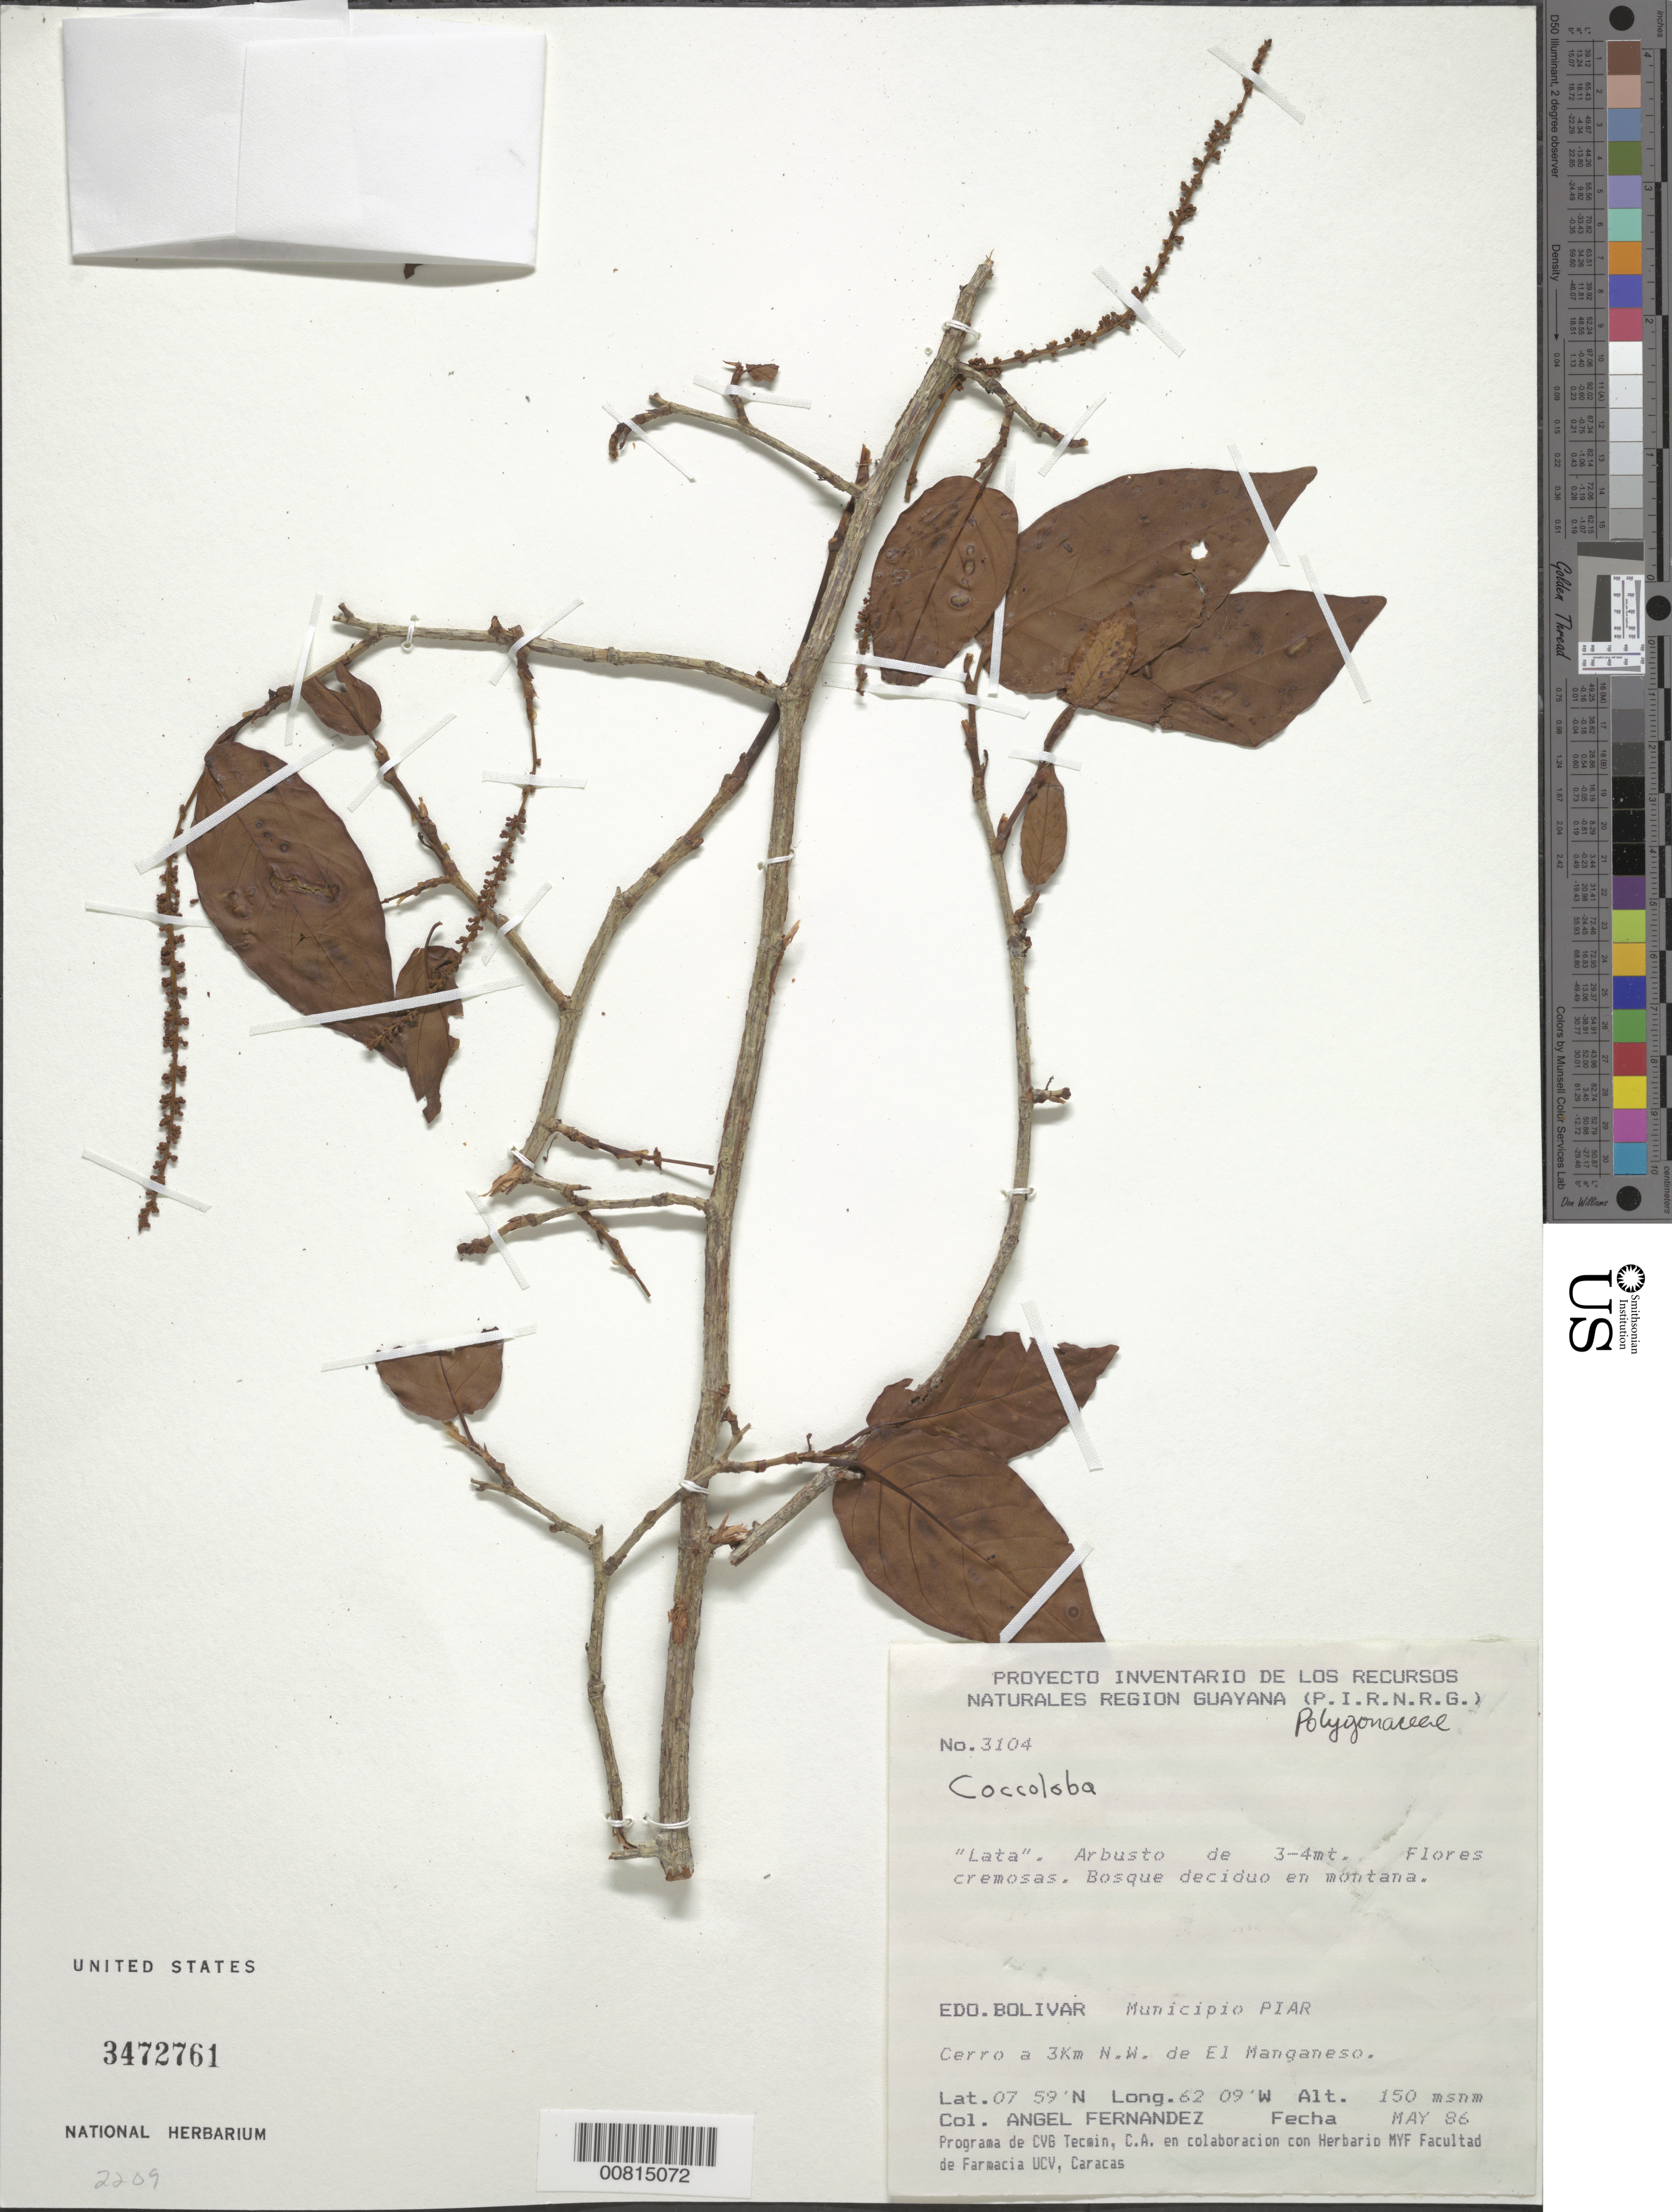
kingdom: Plantae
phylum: Tracheophyta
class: Magnoliopsida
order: Caryophyllales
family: Polygonaceae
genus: Coccoloba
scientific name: Coccoloba sp.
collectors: A. Fernández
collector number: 3104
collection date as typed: May-86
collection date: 1986-05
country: Venezuela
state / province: Bolívar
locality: Mun. Piar, 3 km NW El Manganeso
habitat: Bosque deciduo en montana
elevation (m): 150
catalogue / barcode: US 3472761